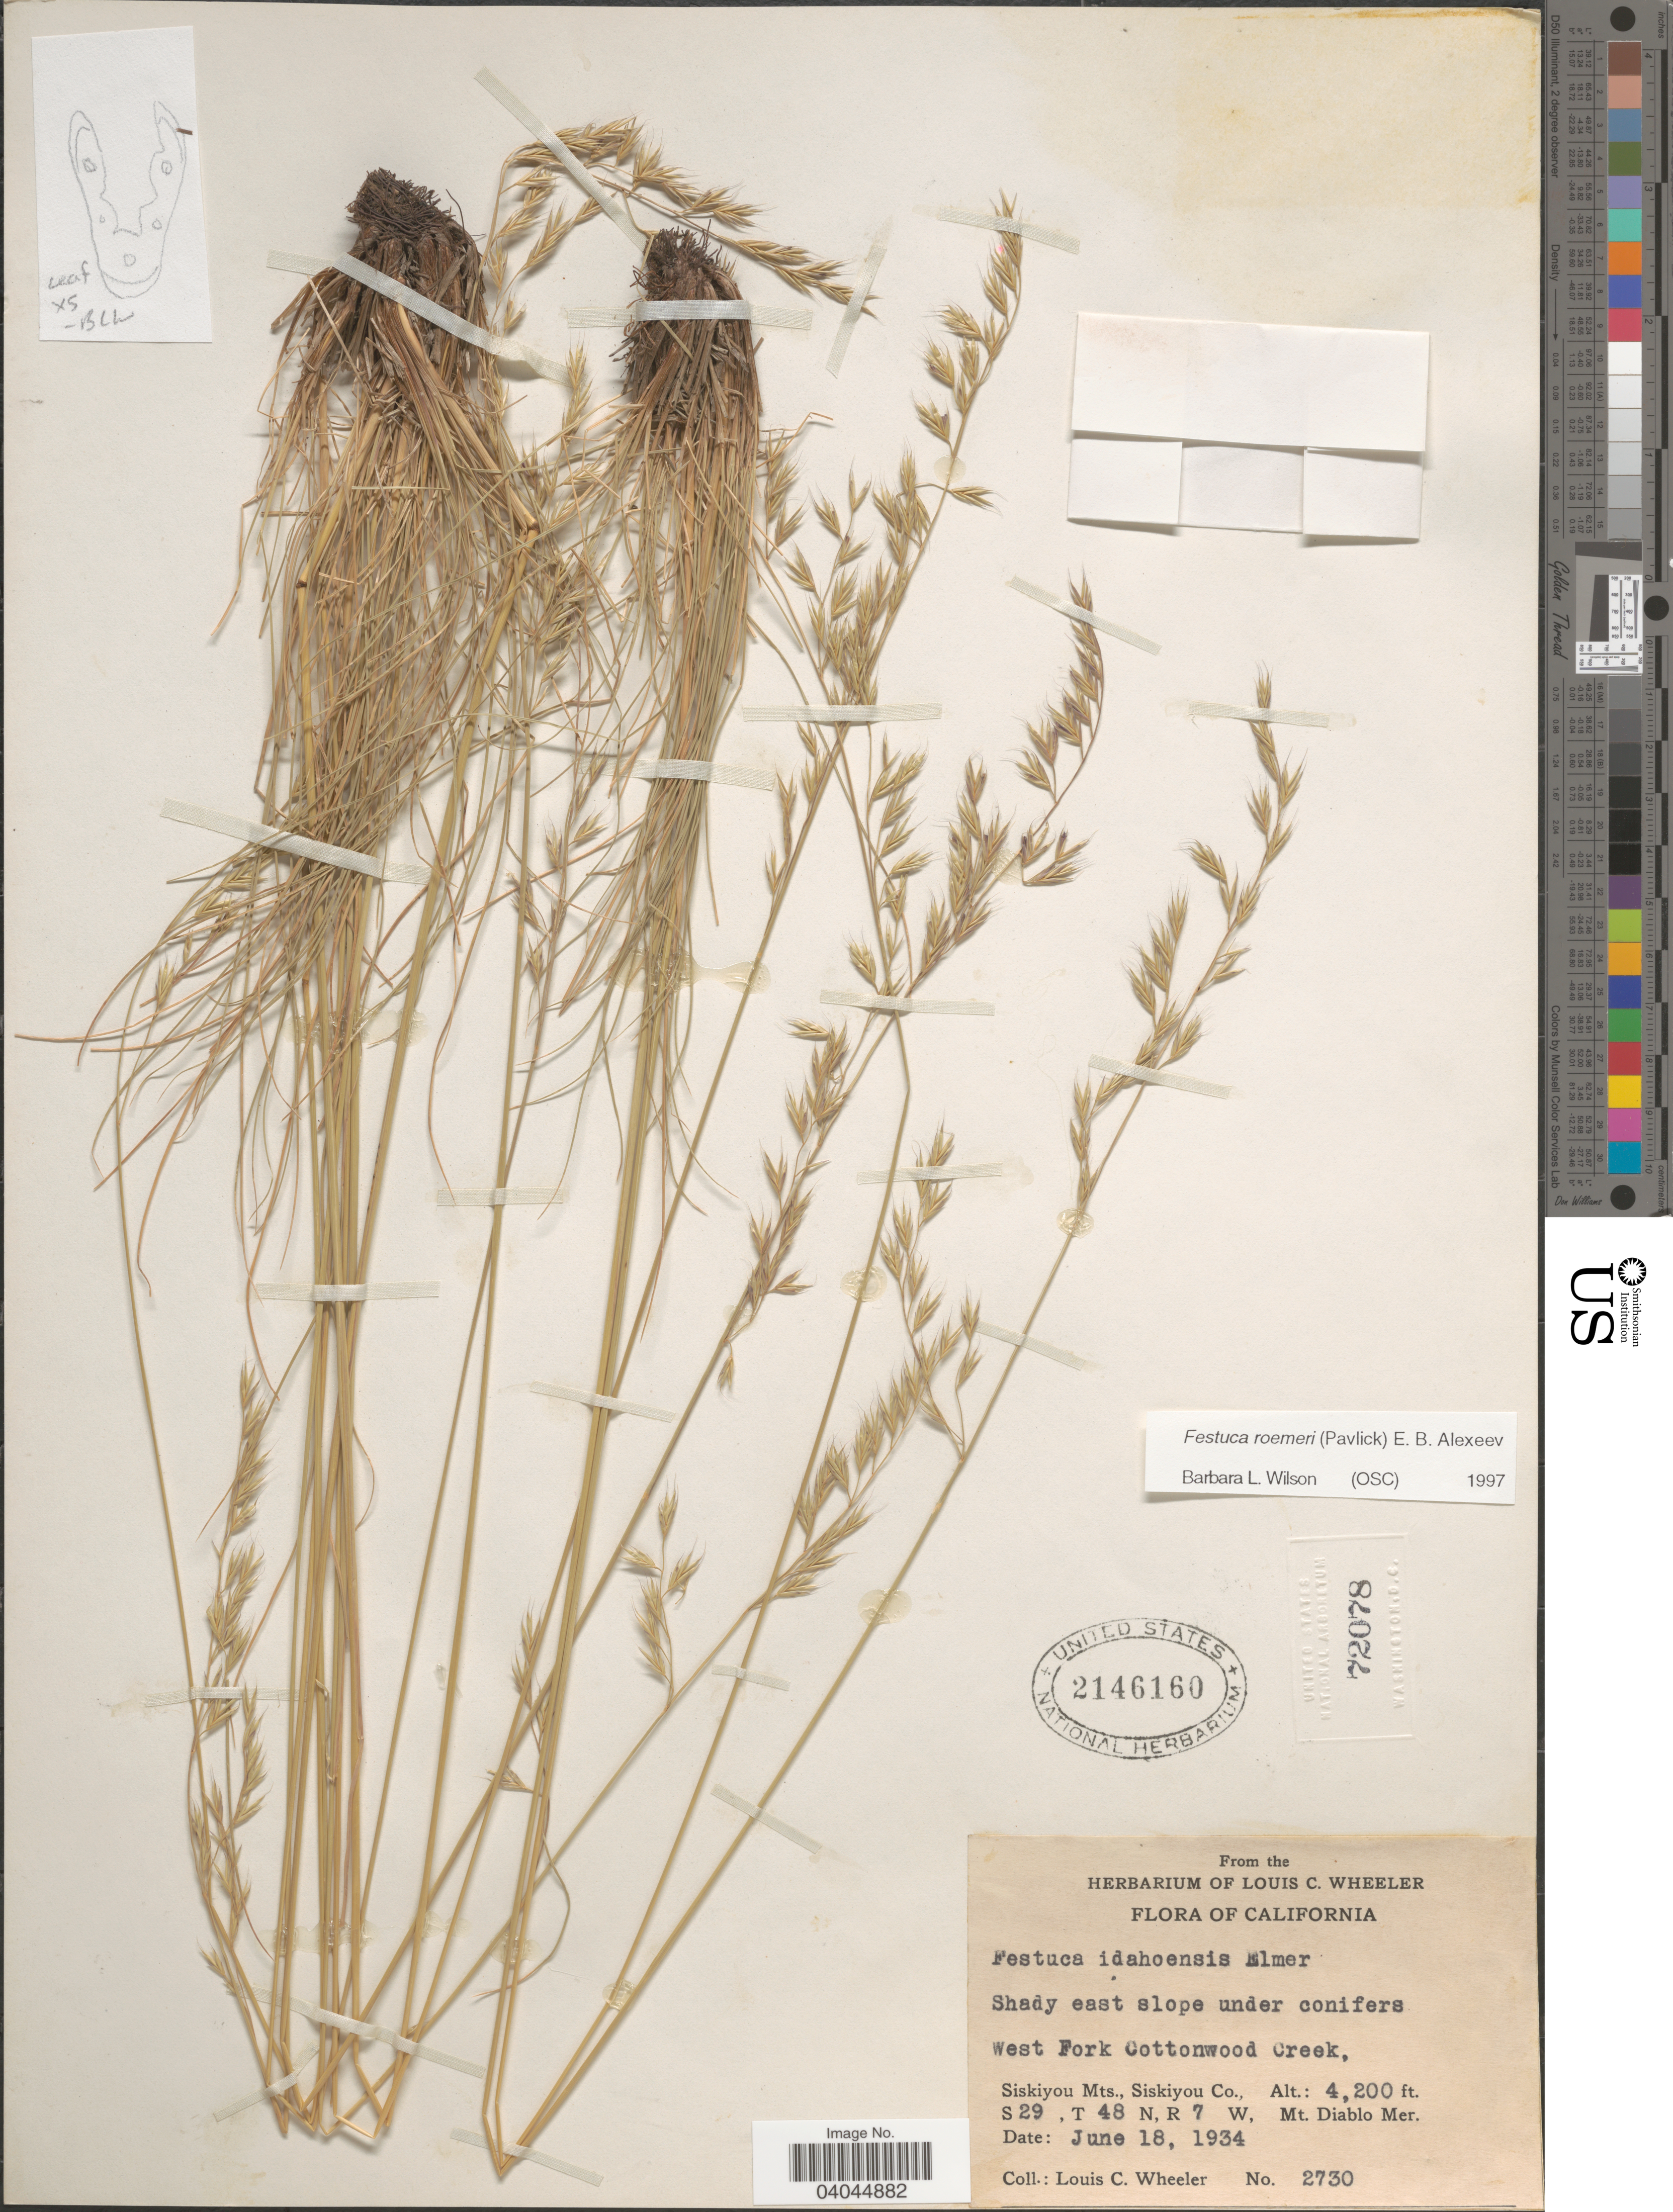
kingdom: Plantae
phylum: Tracheophyta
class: Liliopsida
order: Poales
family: Poaceae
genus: Festuca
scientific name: Festuca roemeri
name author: (Pavlick) E.B. Alexeev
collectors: L. C. Wheeler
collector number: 2730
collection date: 1934-06-18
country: United States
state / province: California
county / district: Siskiyou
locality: West Fork Cottonwood Creek, Siskiyou Mts., Siskiyou Co. S29, T48N, R7W, Mt. Diablo Mer.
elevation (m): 1280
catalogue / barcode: US 2146160